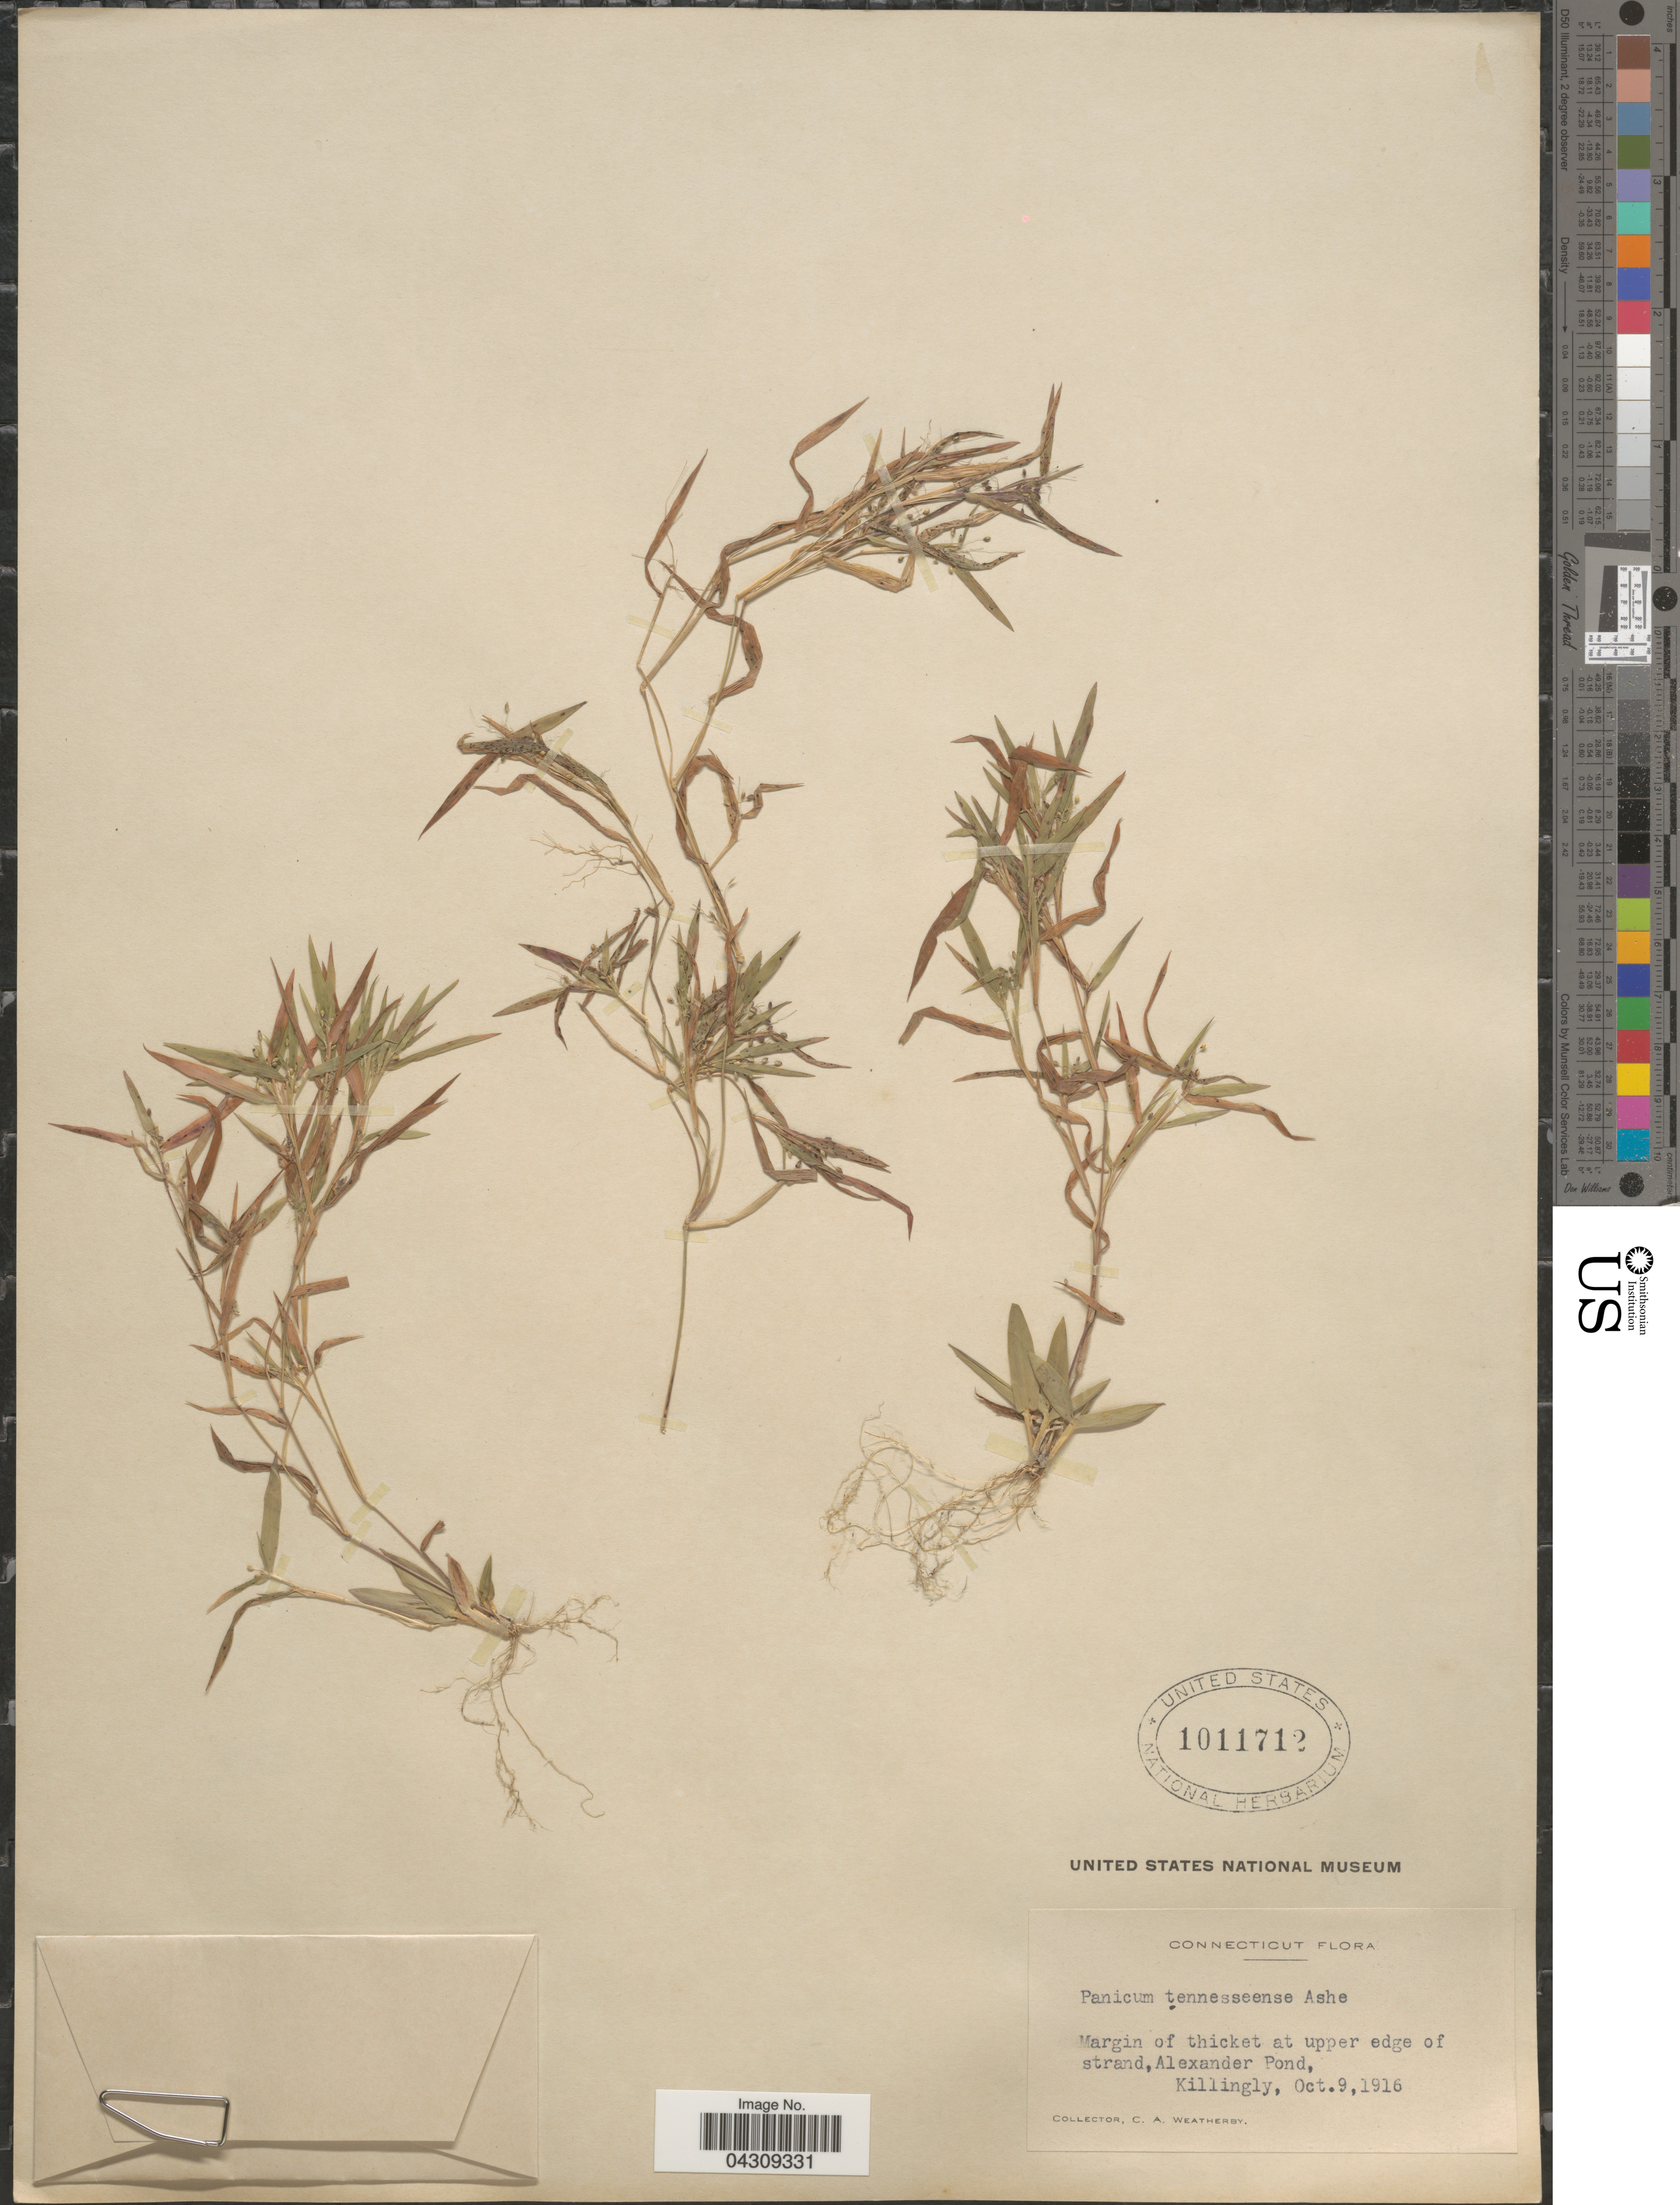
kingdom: Plantae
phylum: Tracheophyta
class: Liliopsida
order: Poales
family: Poaceae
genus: Dichanthelium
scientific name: Dichanthelium acuminatum var. acuminatum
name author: (Sw.) Gould & C.A. Clark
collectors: C. A. Weatherby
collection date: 1916-10-09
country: United States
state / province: Connecticut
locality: Margin of thicket at upper edge of strand, Alexander Pond, Killingly.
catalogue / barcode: US 1011712